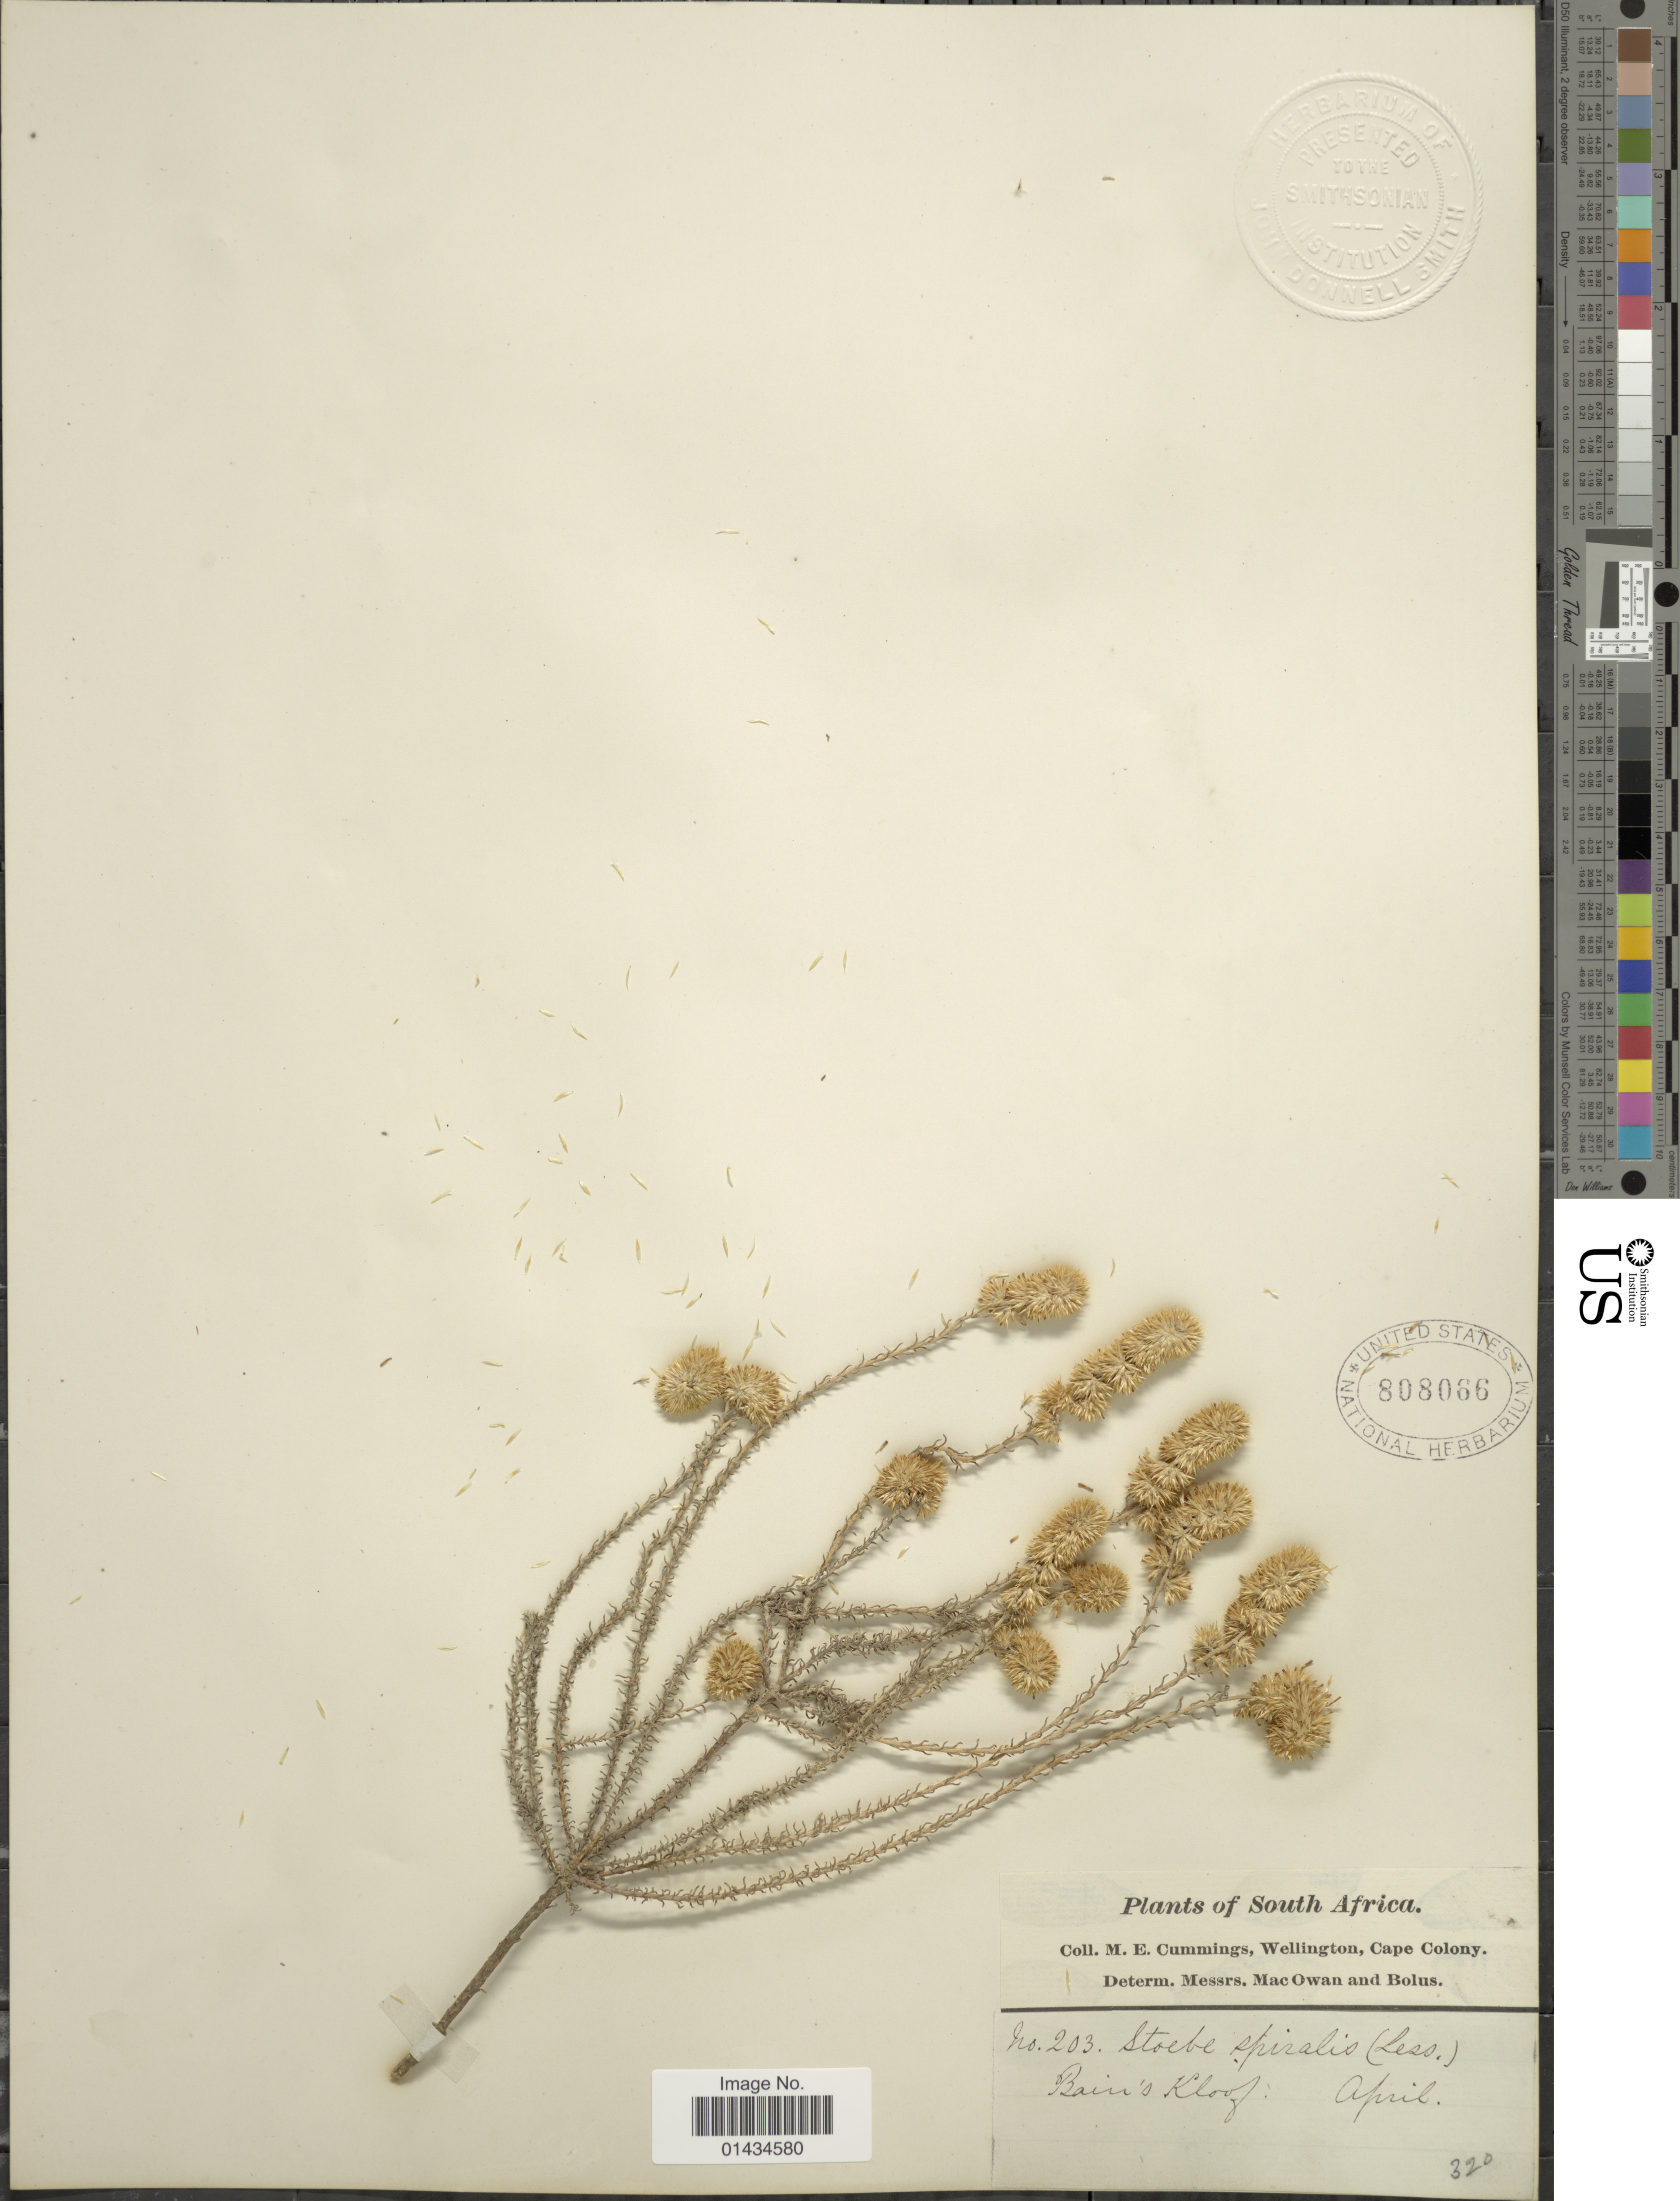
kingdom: Plantae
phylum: Tracheophyta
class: Magnoliopsida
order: Asterales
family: Asteraceae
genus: Stoebe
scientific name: Stoebe spiralis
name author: Less.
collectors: M. E. Cummings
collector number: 203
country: South Africa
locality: Bain's Kloof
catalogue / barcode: US 808066